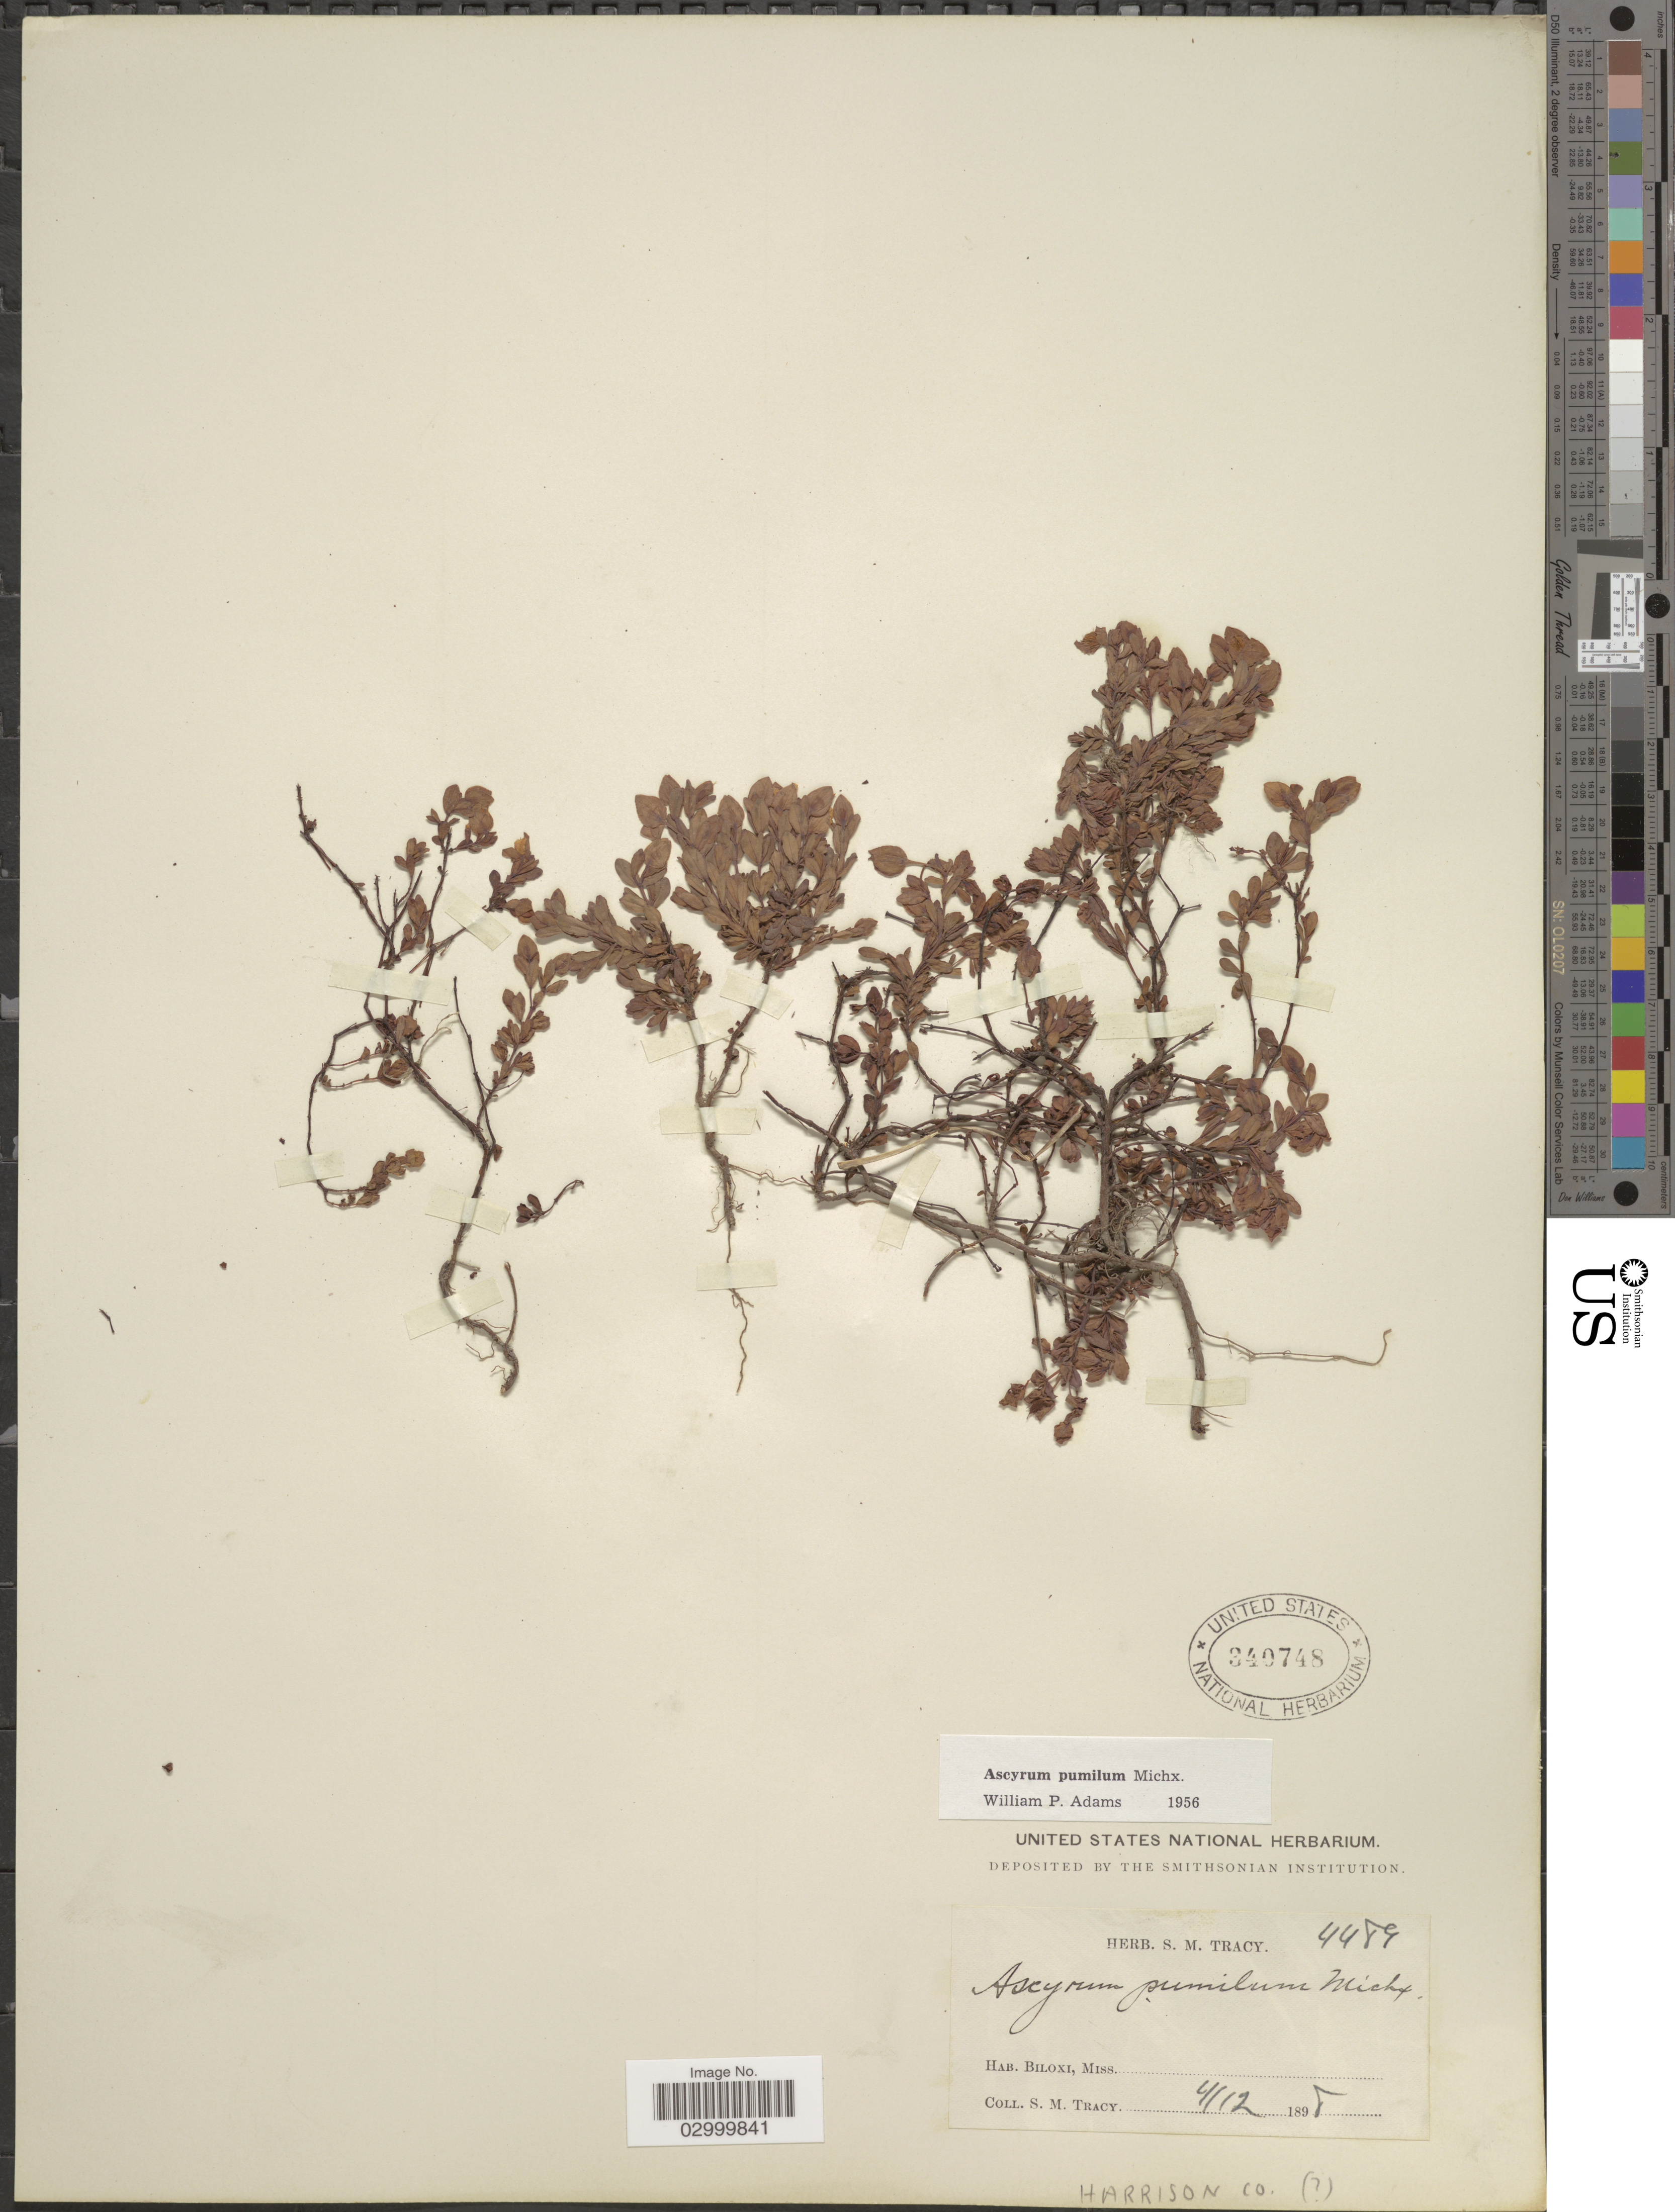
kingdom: Plantae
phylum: Tracheophyta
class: Magnoliopsida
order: Malpighiales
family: Hypericaceae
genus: Hypericum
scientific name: Hypericum suffructicosum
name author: W.P. Adams & N. Robson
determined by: Strong, Mark T., (BOT), Smithsonian Institution - National Museum of Natural History (UNITED STATES)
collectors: S. M. Tracy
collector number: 4489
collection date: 1898-04-12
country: United States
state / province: Mississippi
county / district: Harrison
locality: Biloxi, Miss. Harrison Co.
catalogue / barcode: US 340748